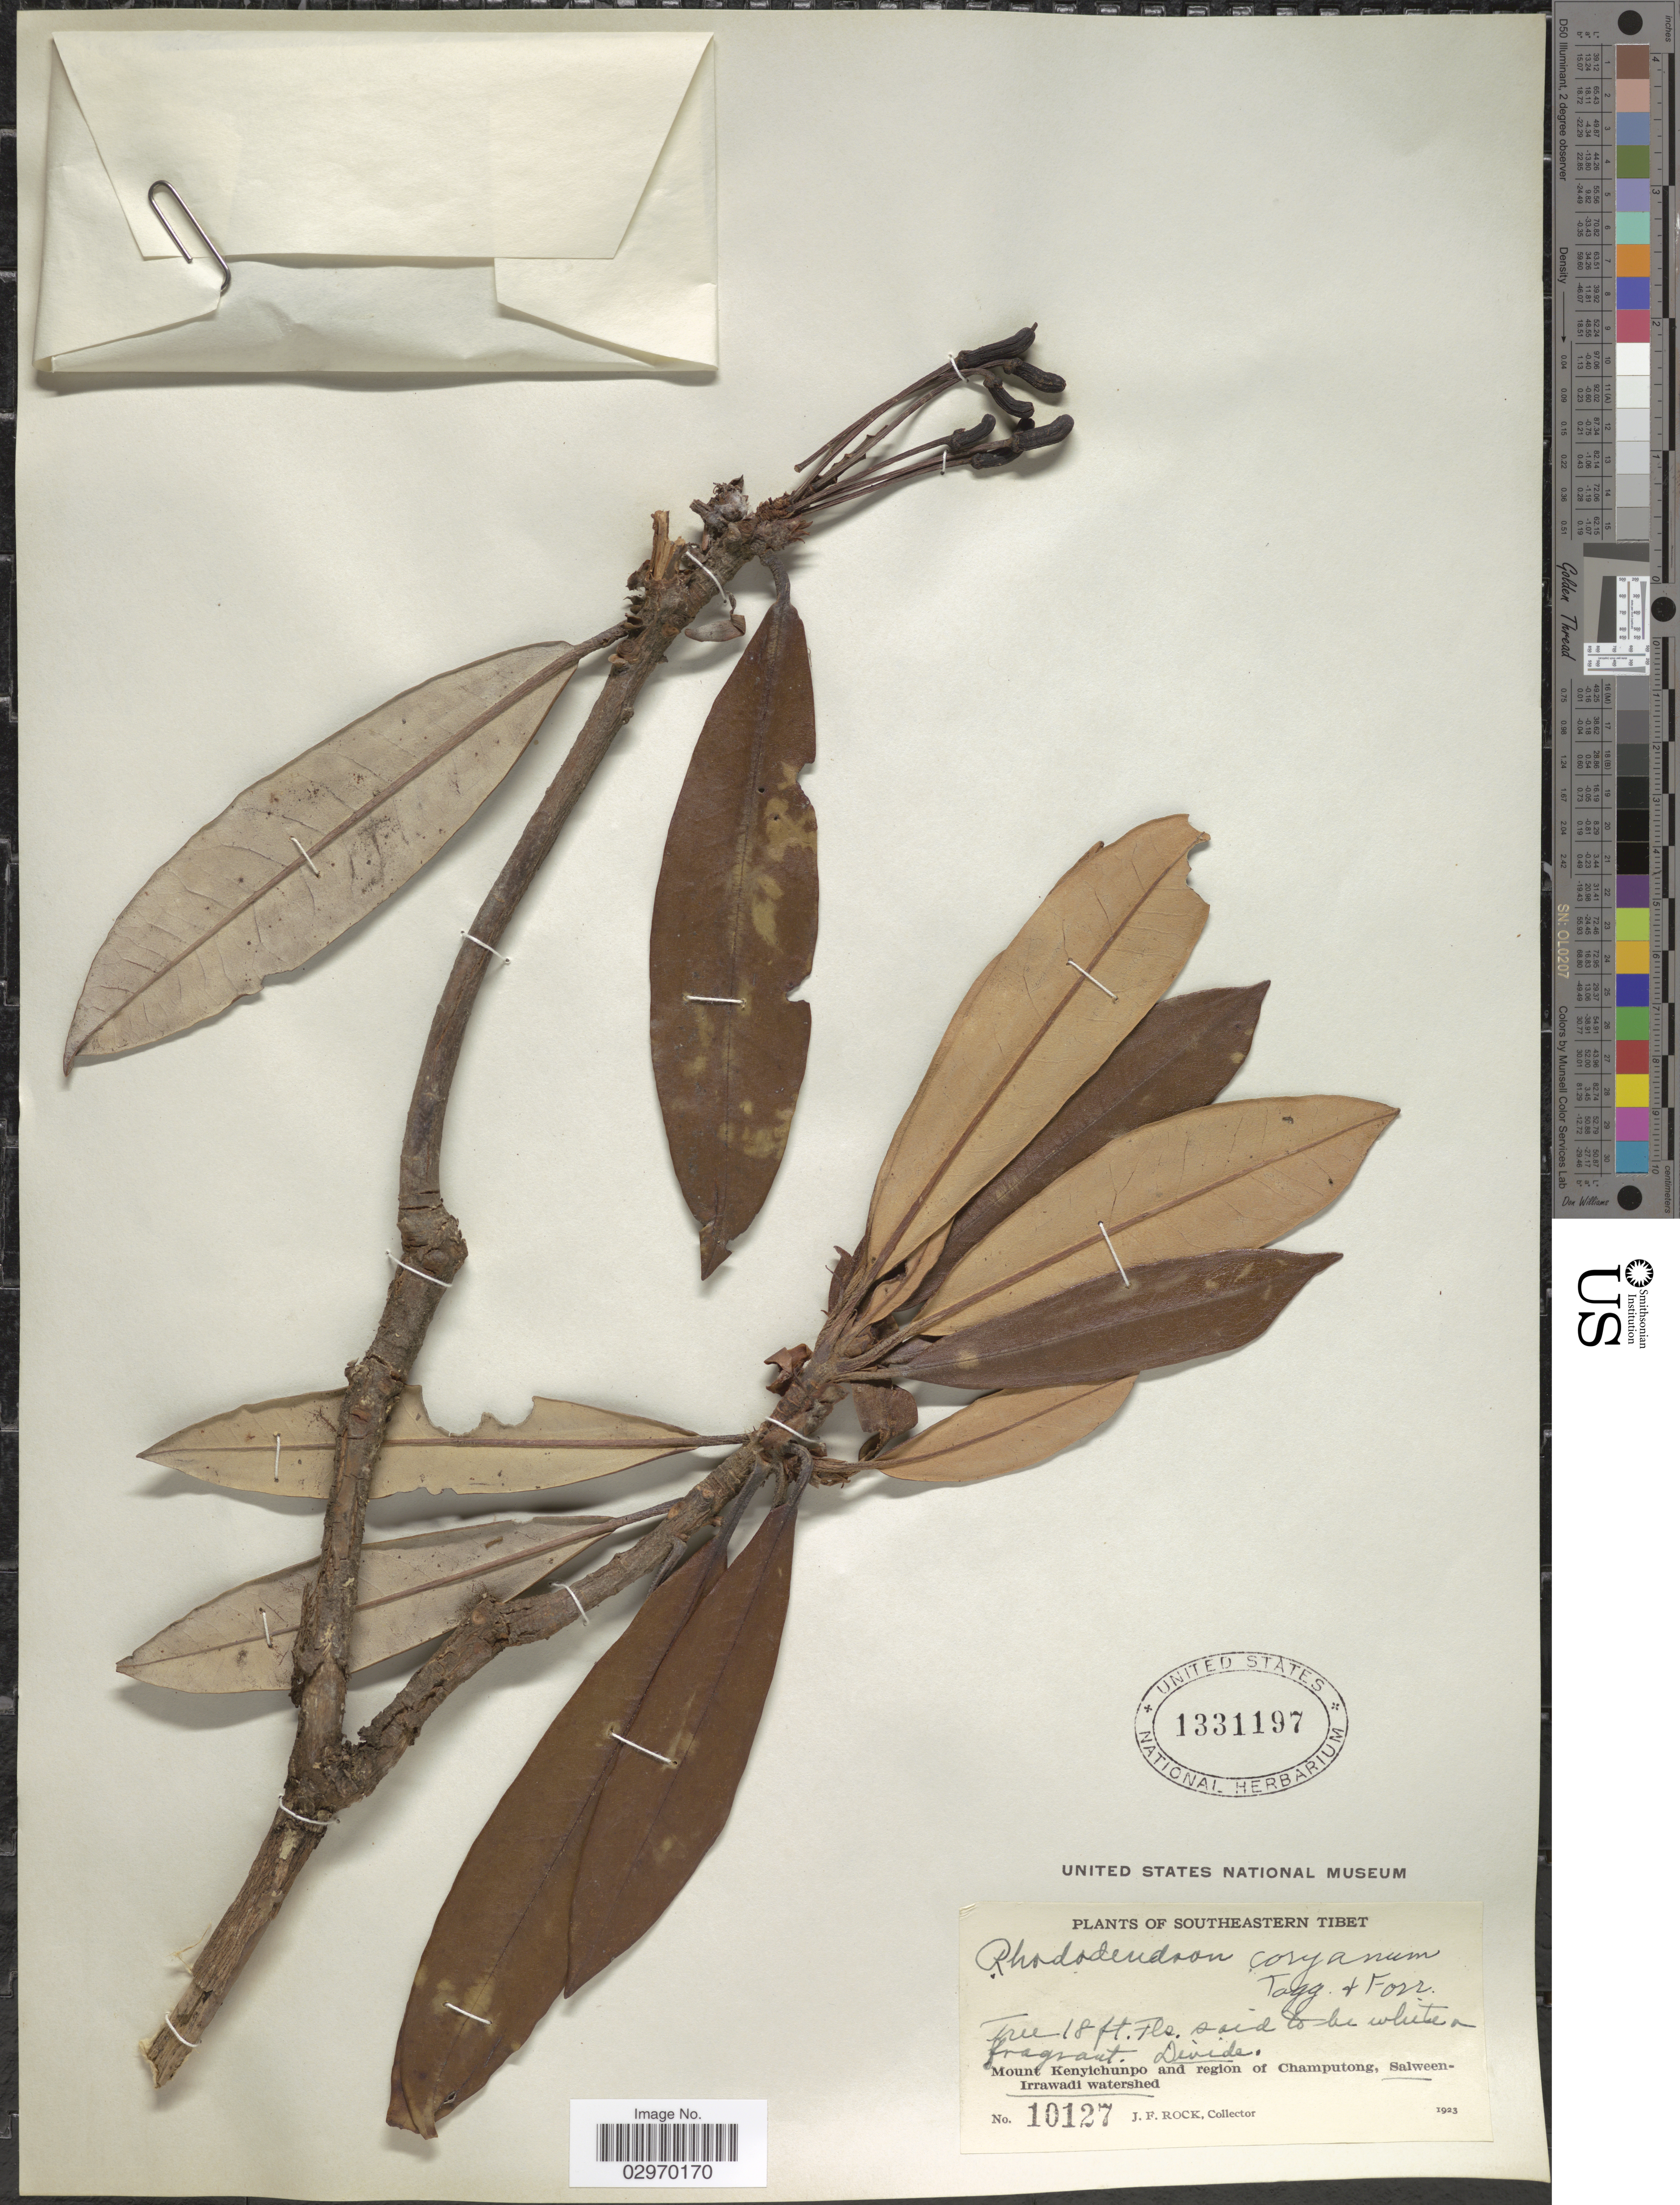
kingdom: Plantae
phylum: Tracheophyta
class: Magnoliopsida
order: Ericales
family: Ericaceae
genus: Rhododendron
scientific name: Rhododendron coryanum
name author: Tagg & Forrest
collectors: J. Rock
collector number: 10127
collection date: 1923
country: China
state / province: Xizang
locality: Southeastern Tibet. Mount Kenyichunpo and region of Champutong, Salween-Irrawadi watershed.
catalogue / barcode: US 1331197